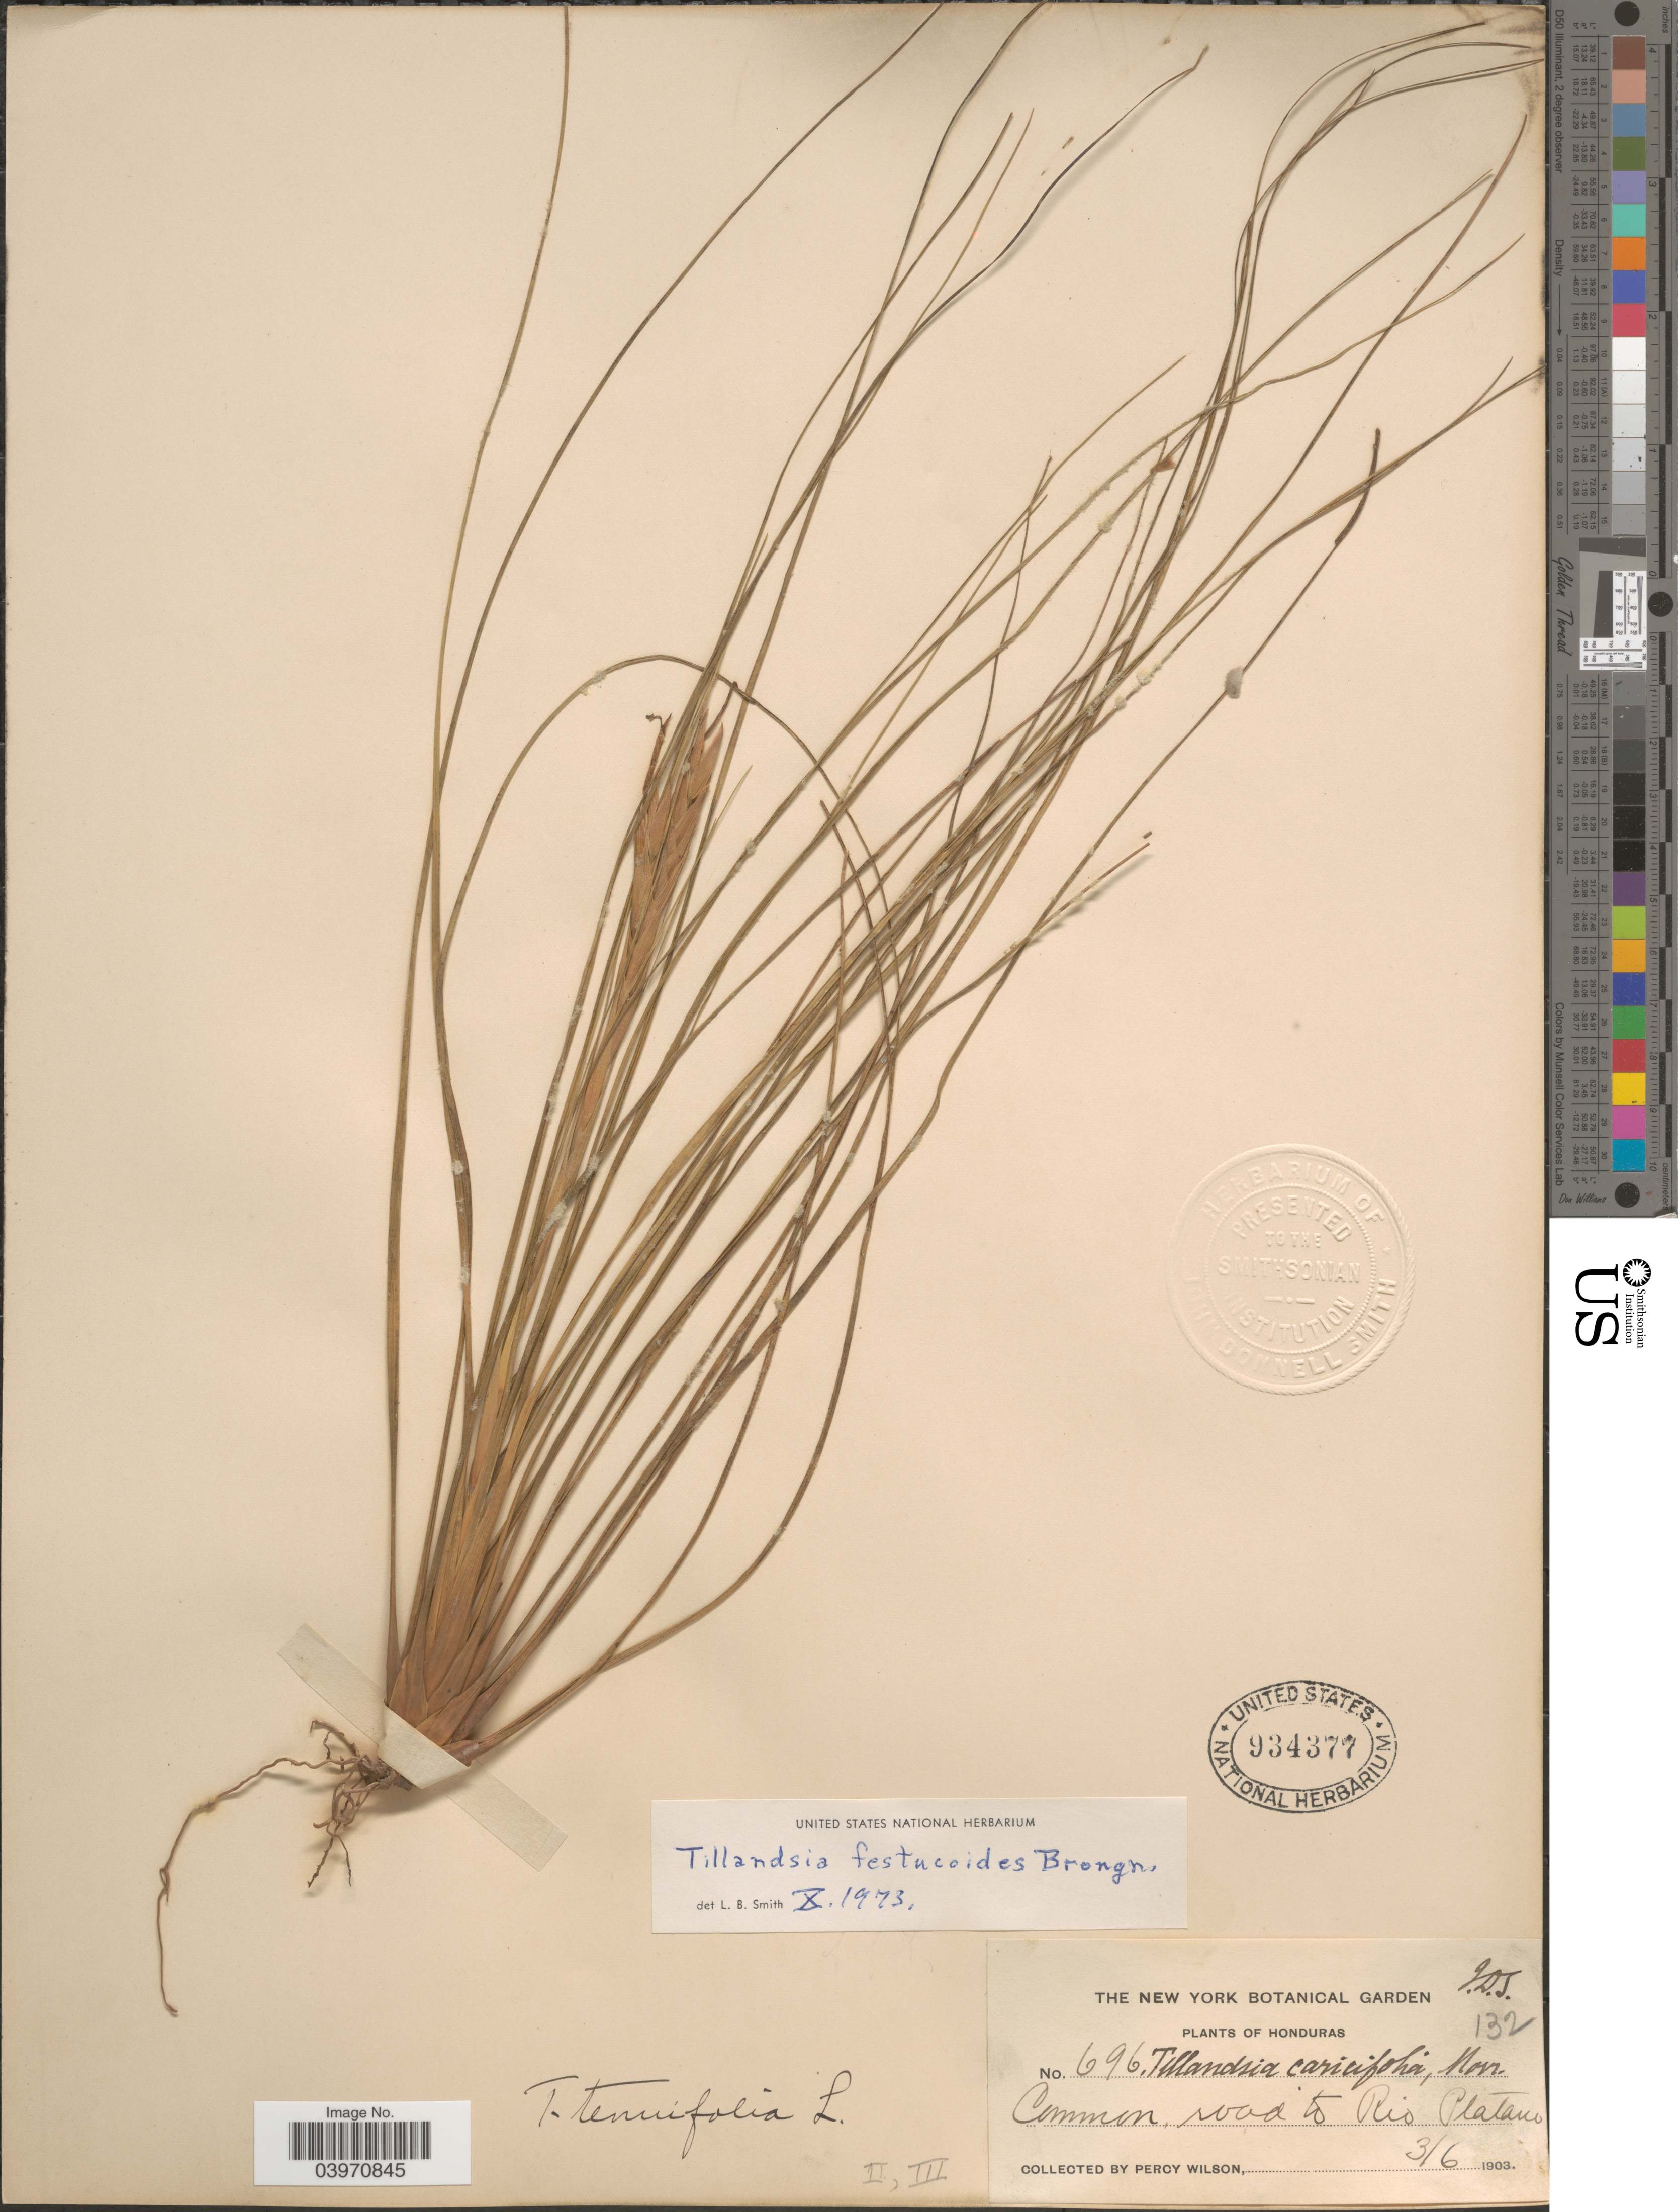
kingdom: Plantae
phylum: Tracheophyta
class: Liliopsida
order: Poales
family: Bromeliaceae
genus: Tillandsia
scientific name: Tillandsia festucoides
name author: Brongn. ex Mez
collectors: P. Wilson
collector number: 696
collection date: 1903-06-03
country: Honduras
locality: Road to Rio Platano.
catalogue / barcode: US 934377